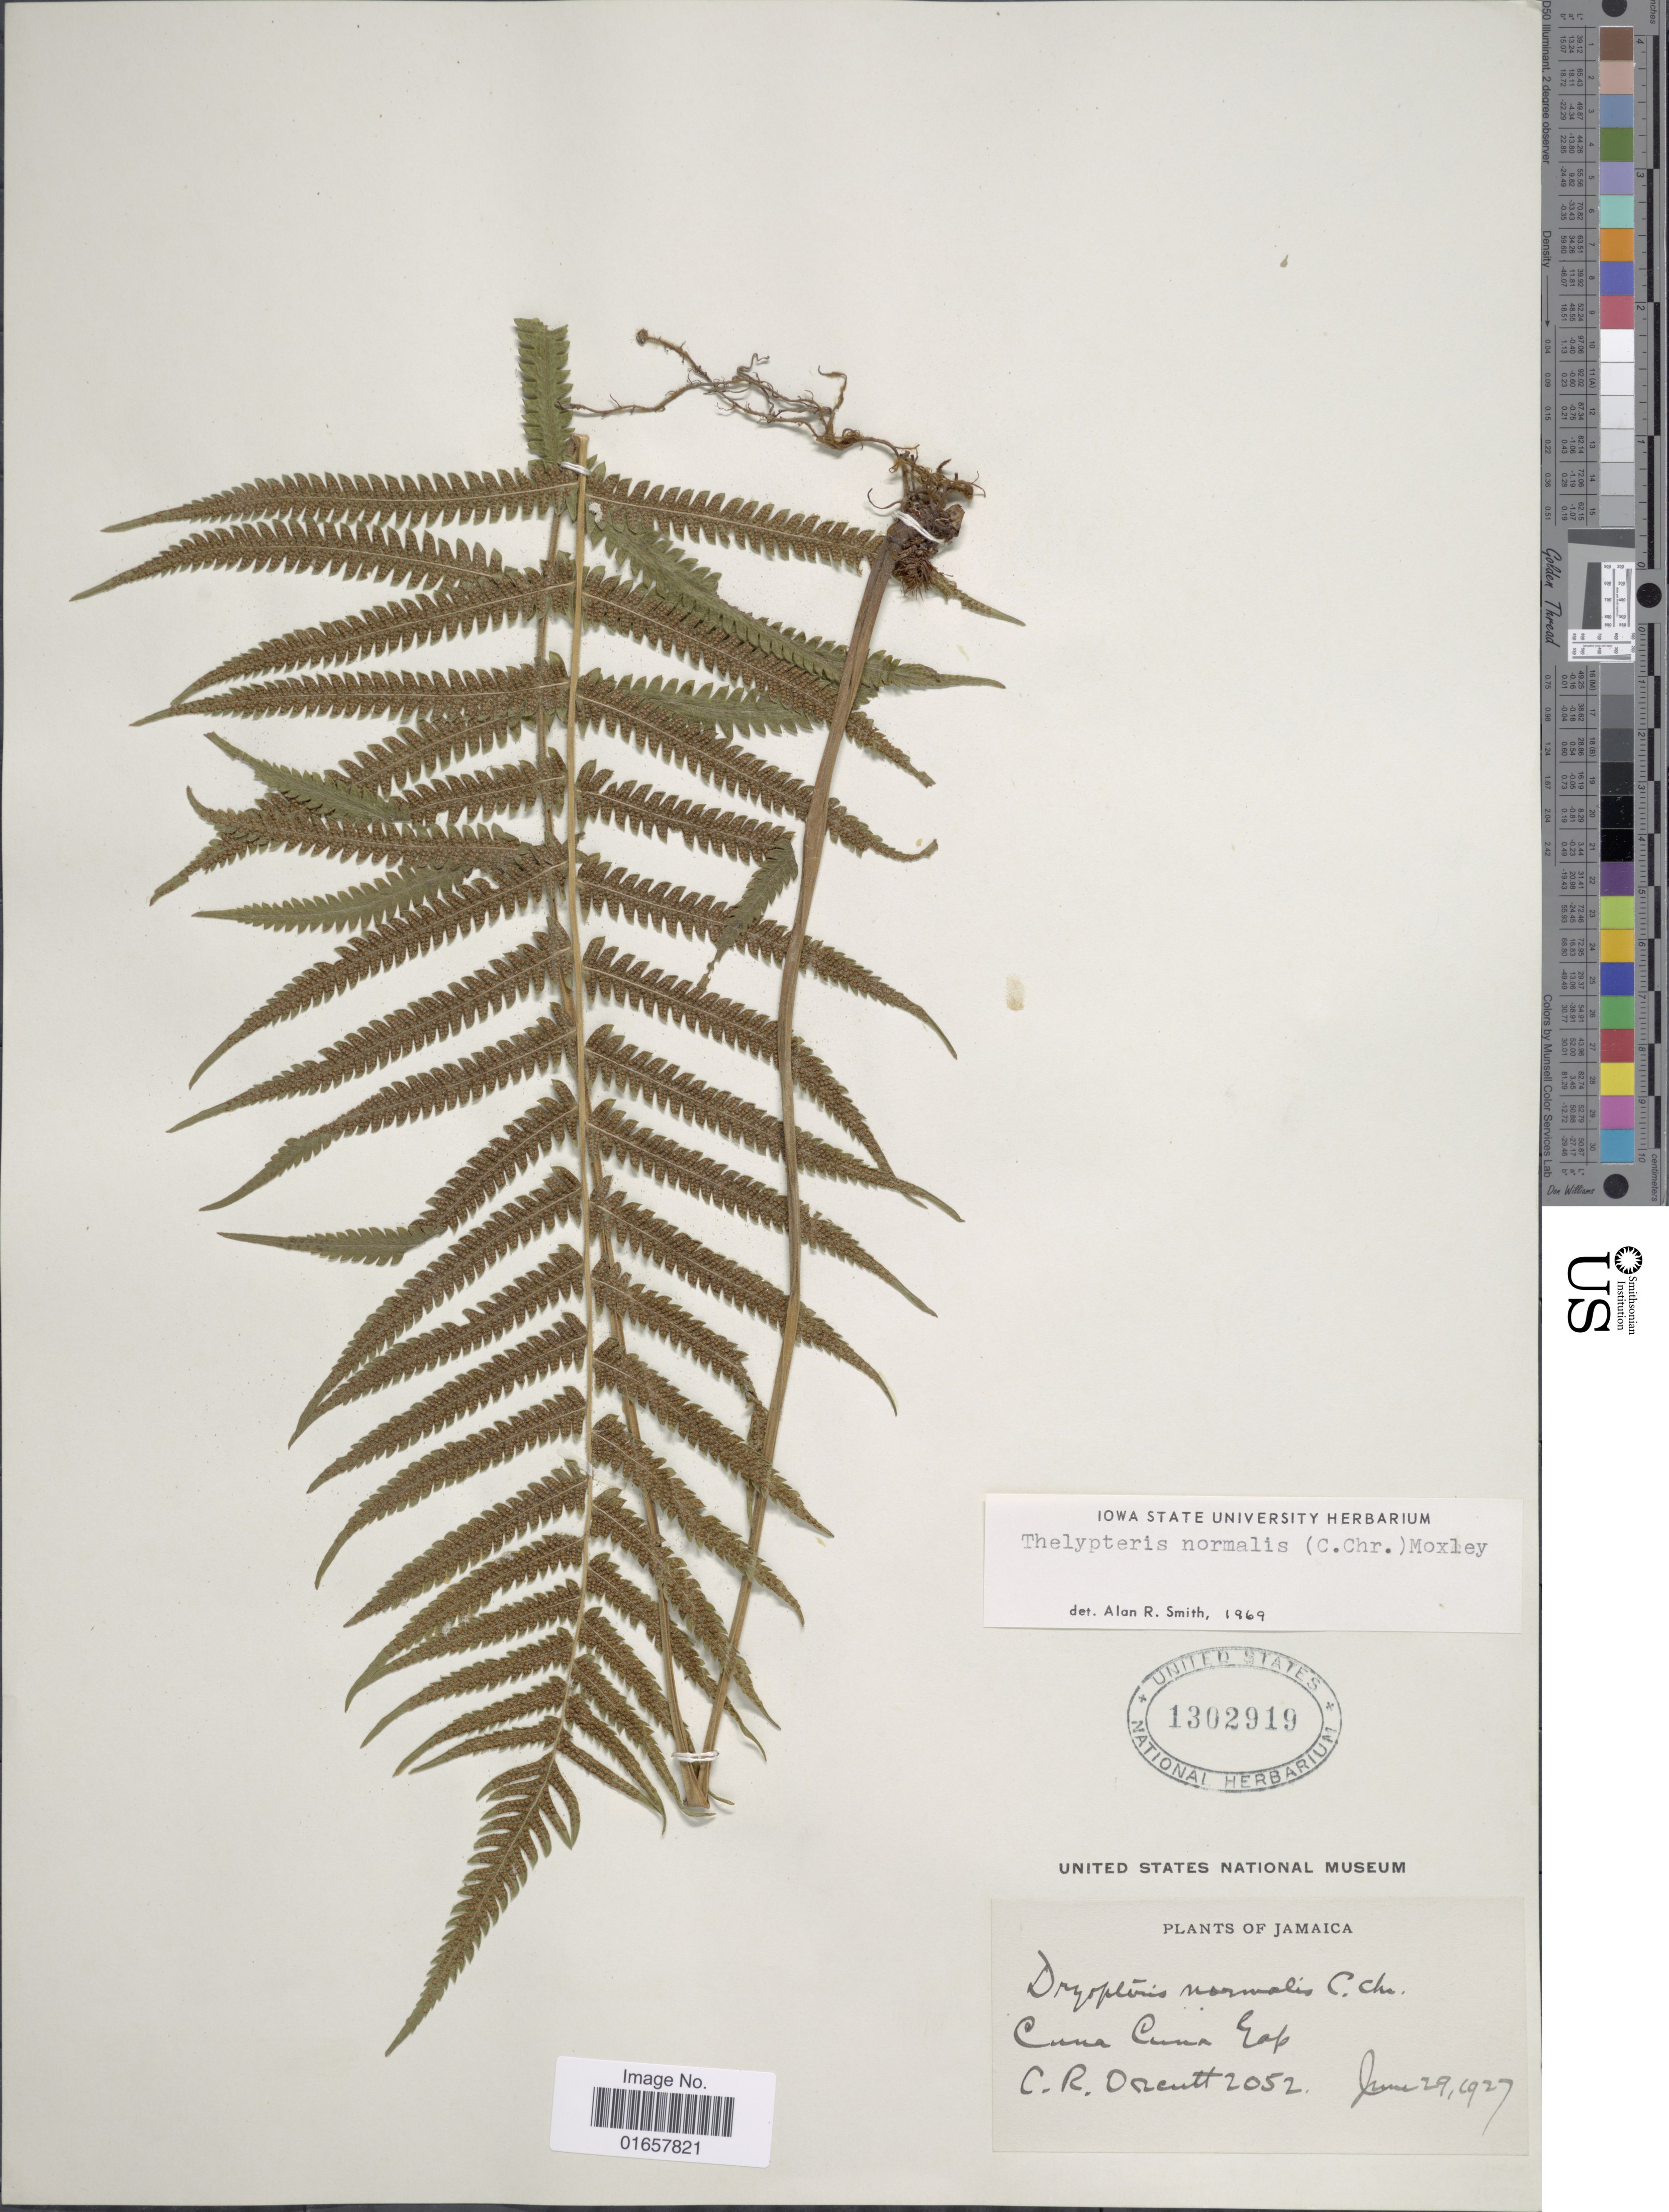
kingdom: Plantae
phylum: Tracheophyta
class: Polypodiopsida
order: Polypodiales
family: Thelypteridaceae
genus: Christella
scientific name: Christella kunthii comb. ined.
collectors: C. R. Orcutt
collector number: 2052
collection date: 1927-06-29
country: Jamaica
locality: Jamaica, Cuna Cuna Gap.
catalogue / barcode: US 1302919